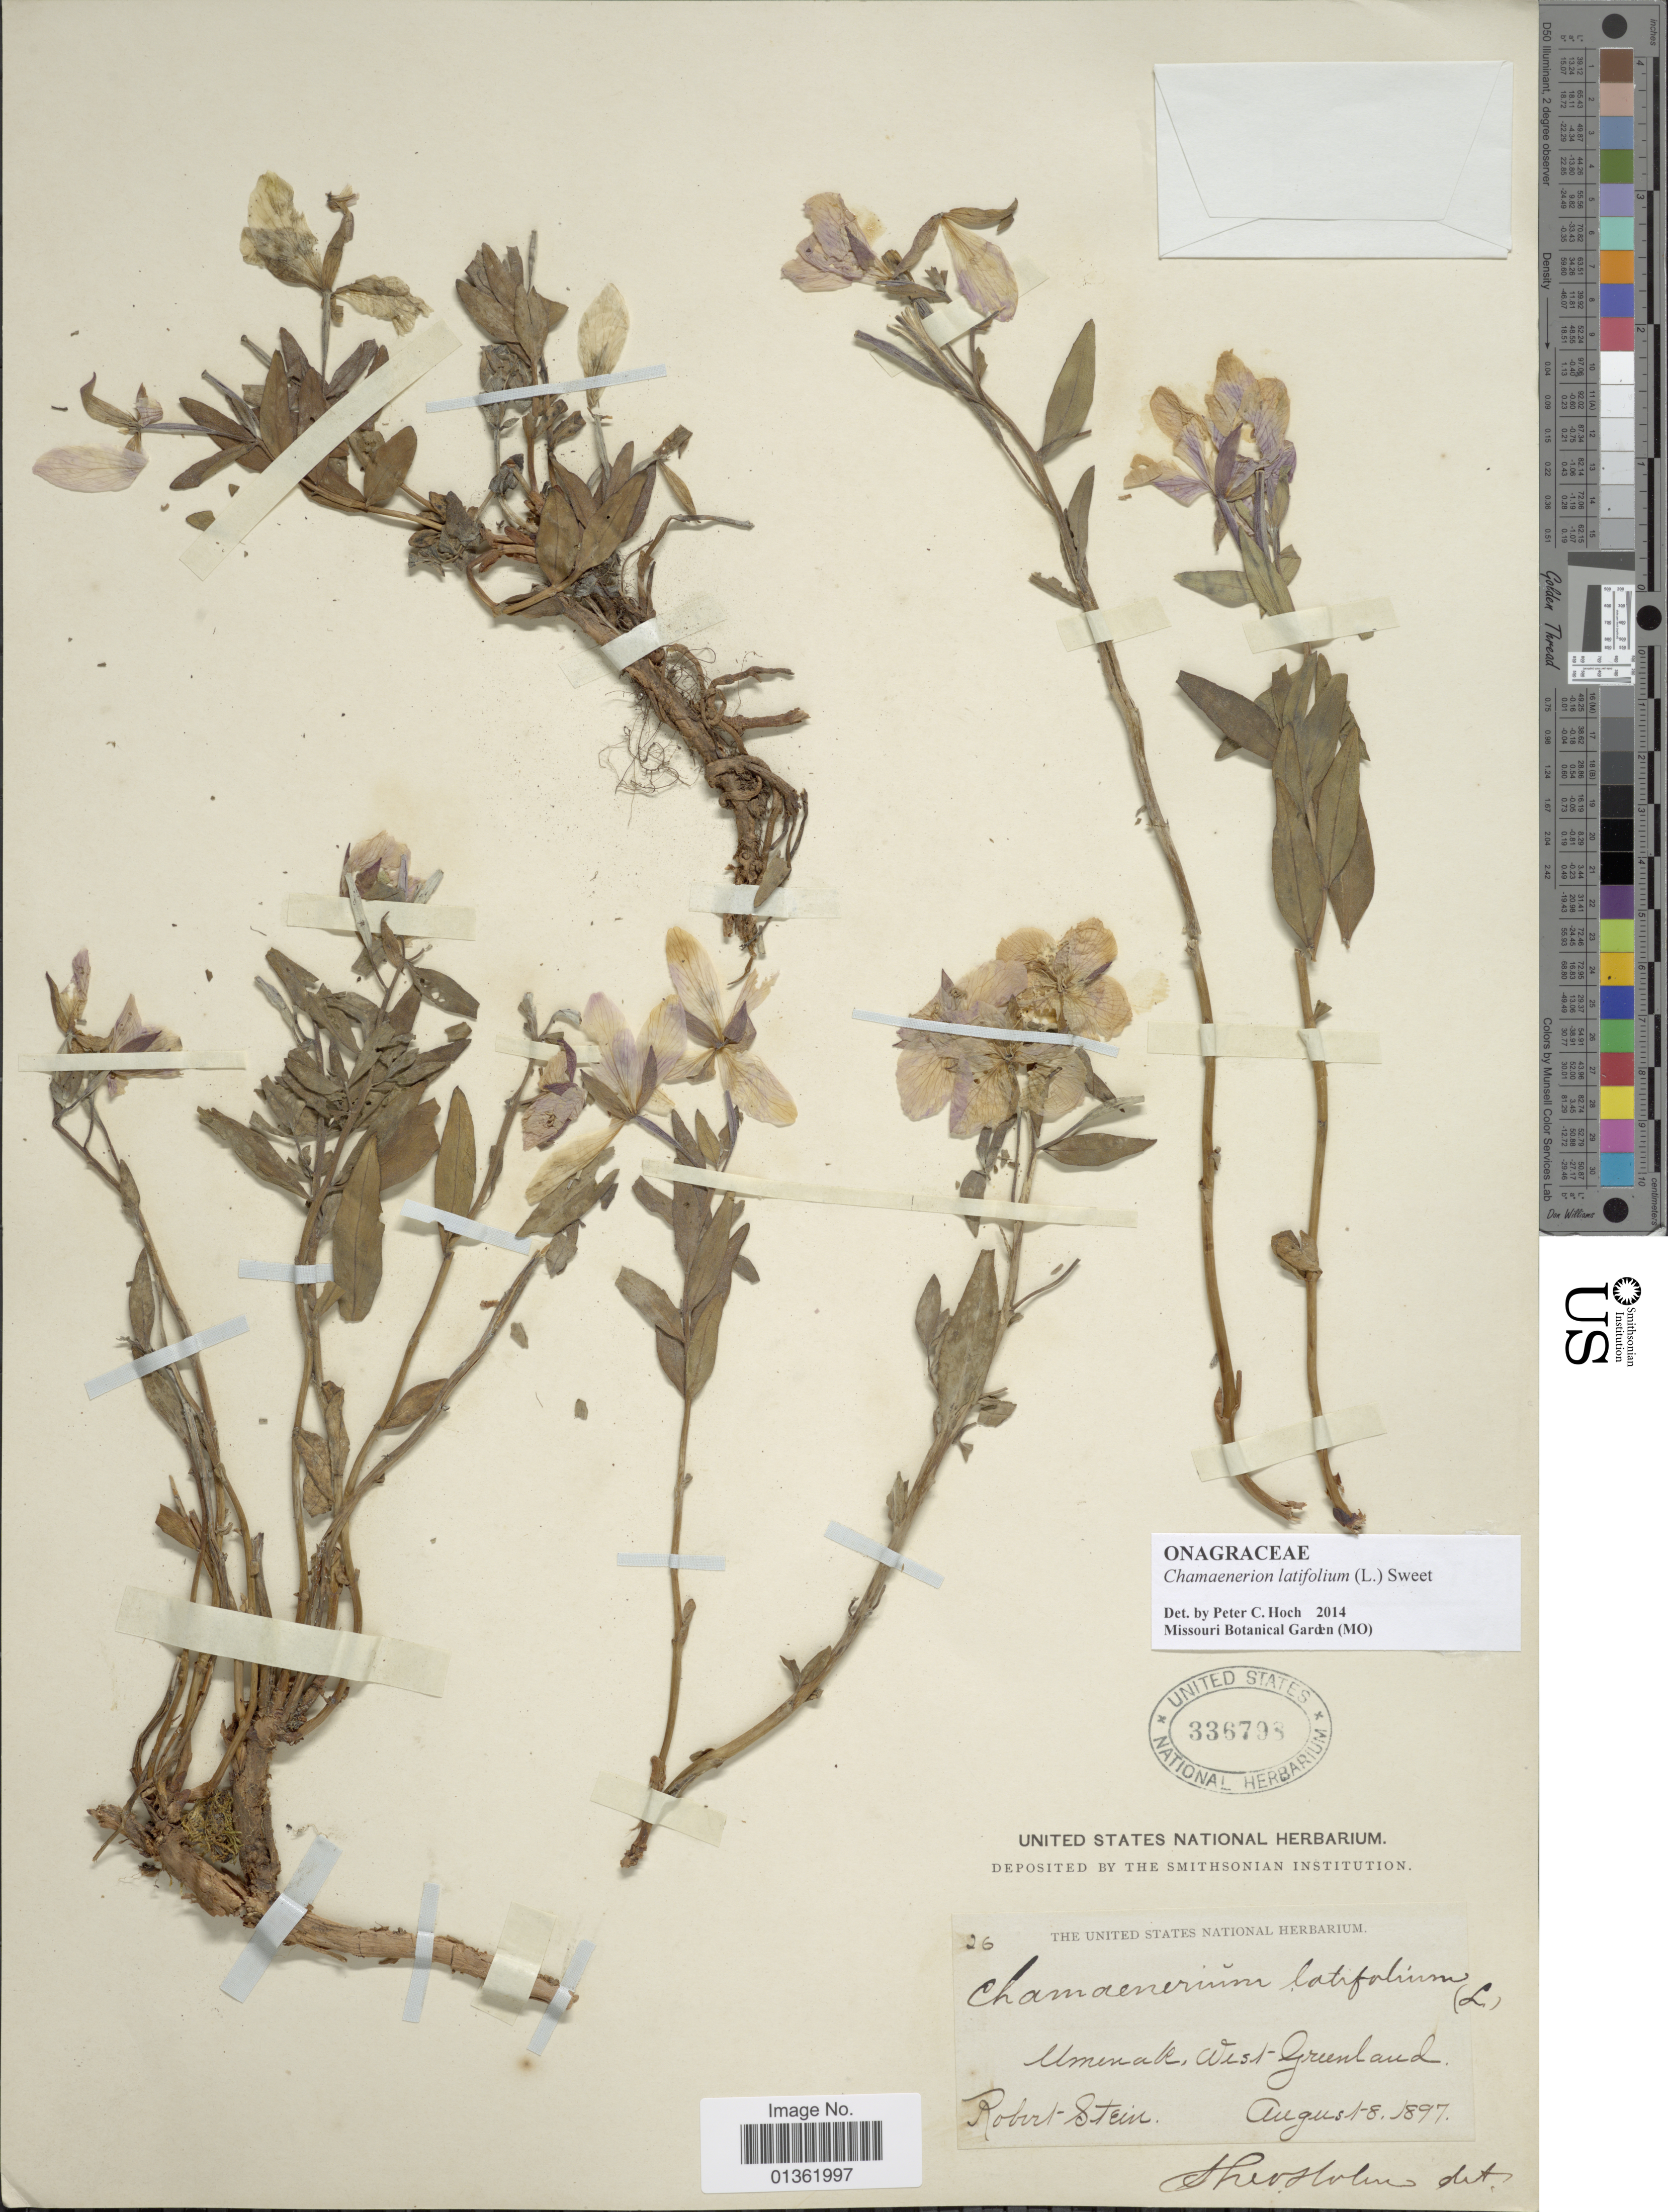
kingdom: Plantae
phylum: Tracheophyta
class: Magnoliopsida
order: Myrtales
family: Onagraceae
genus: Chamaenerion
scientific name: Chamaenerion latifolium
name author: (L.) Th. Fr. & Lange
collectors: R. Stein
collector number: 26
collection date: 1897-08-01/1897-08-08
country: Greenland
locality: Umenak, West-Greenland.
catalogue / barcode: US 336798